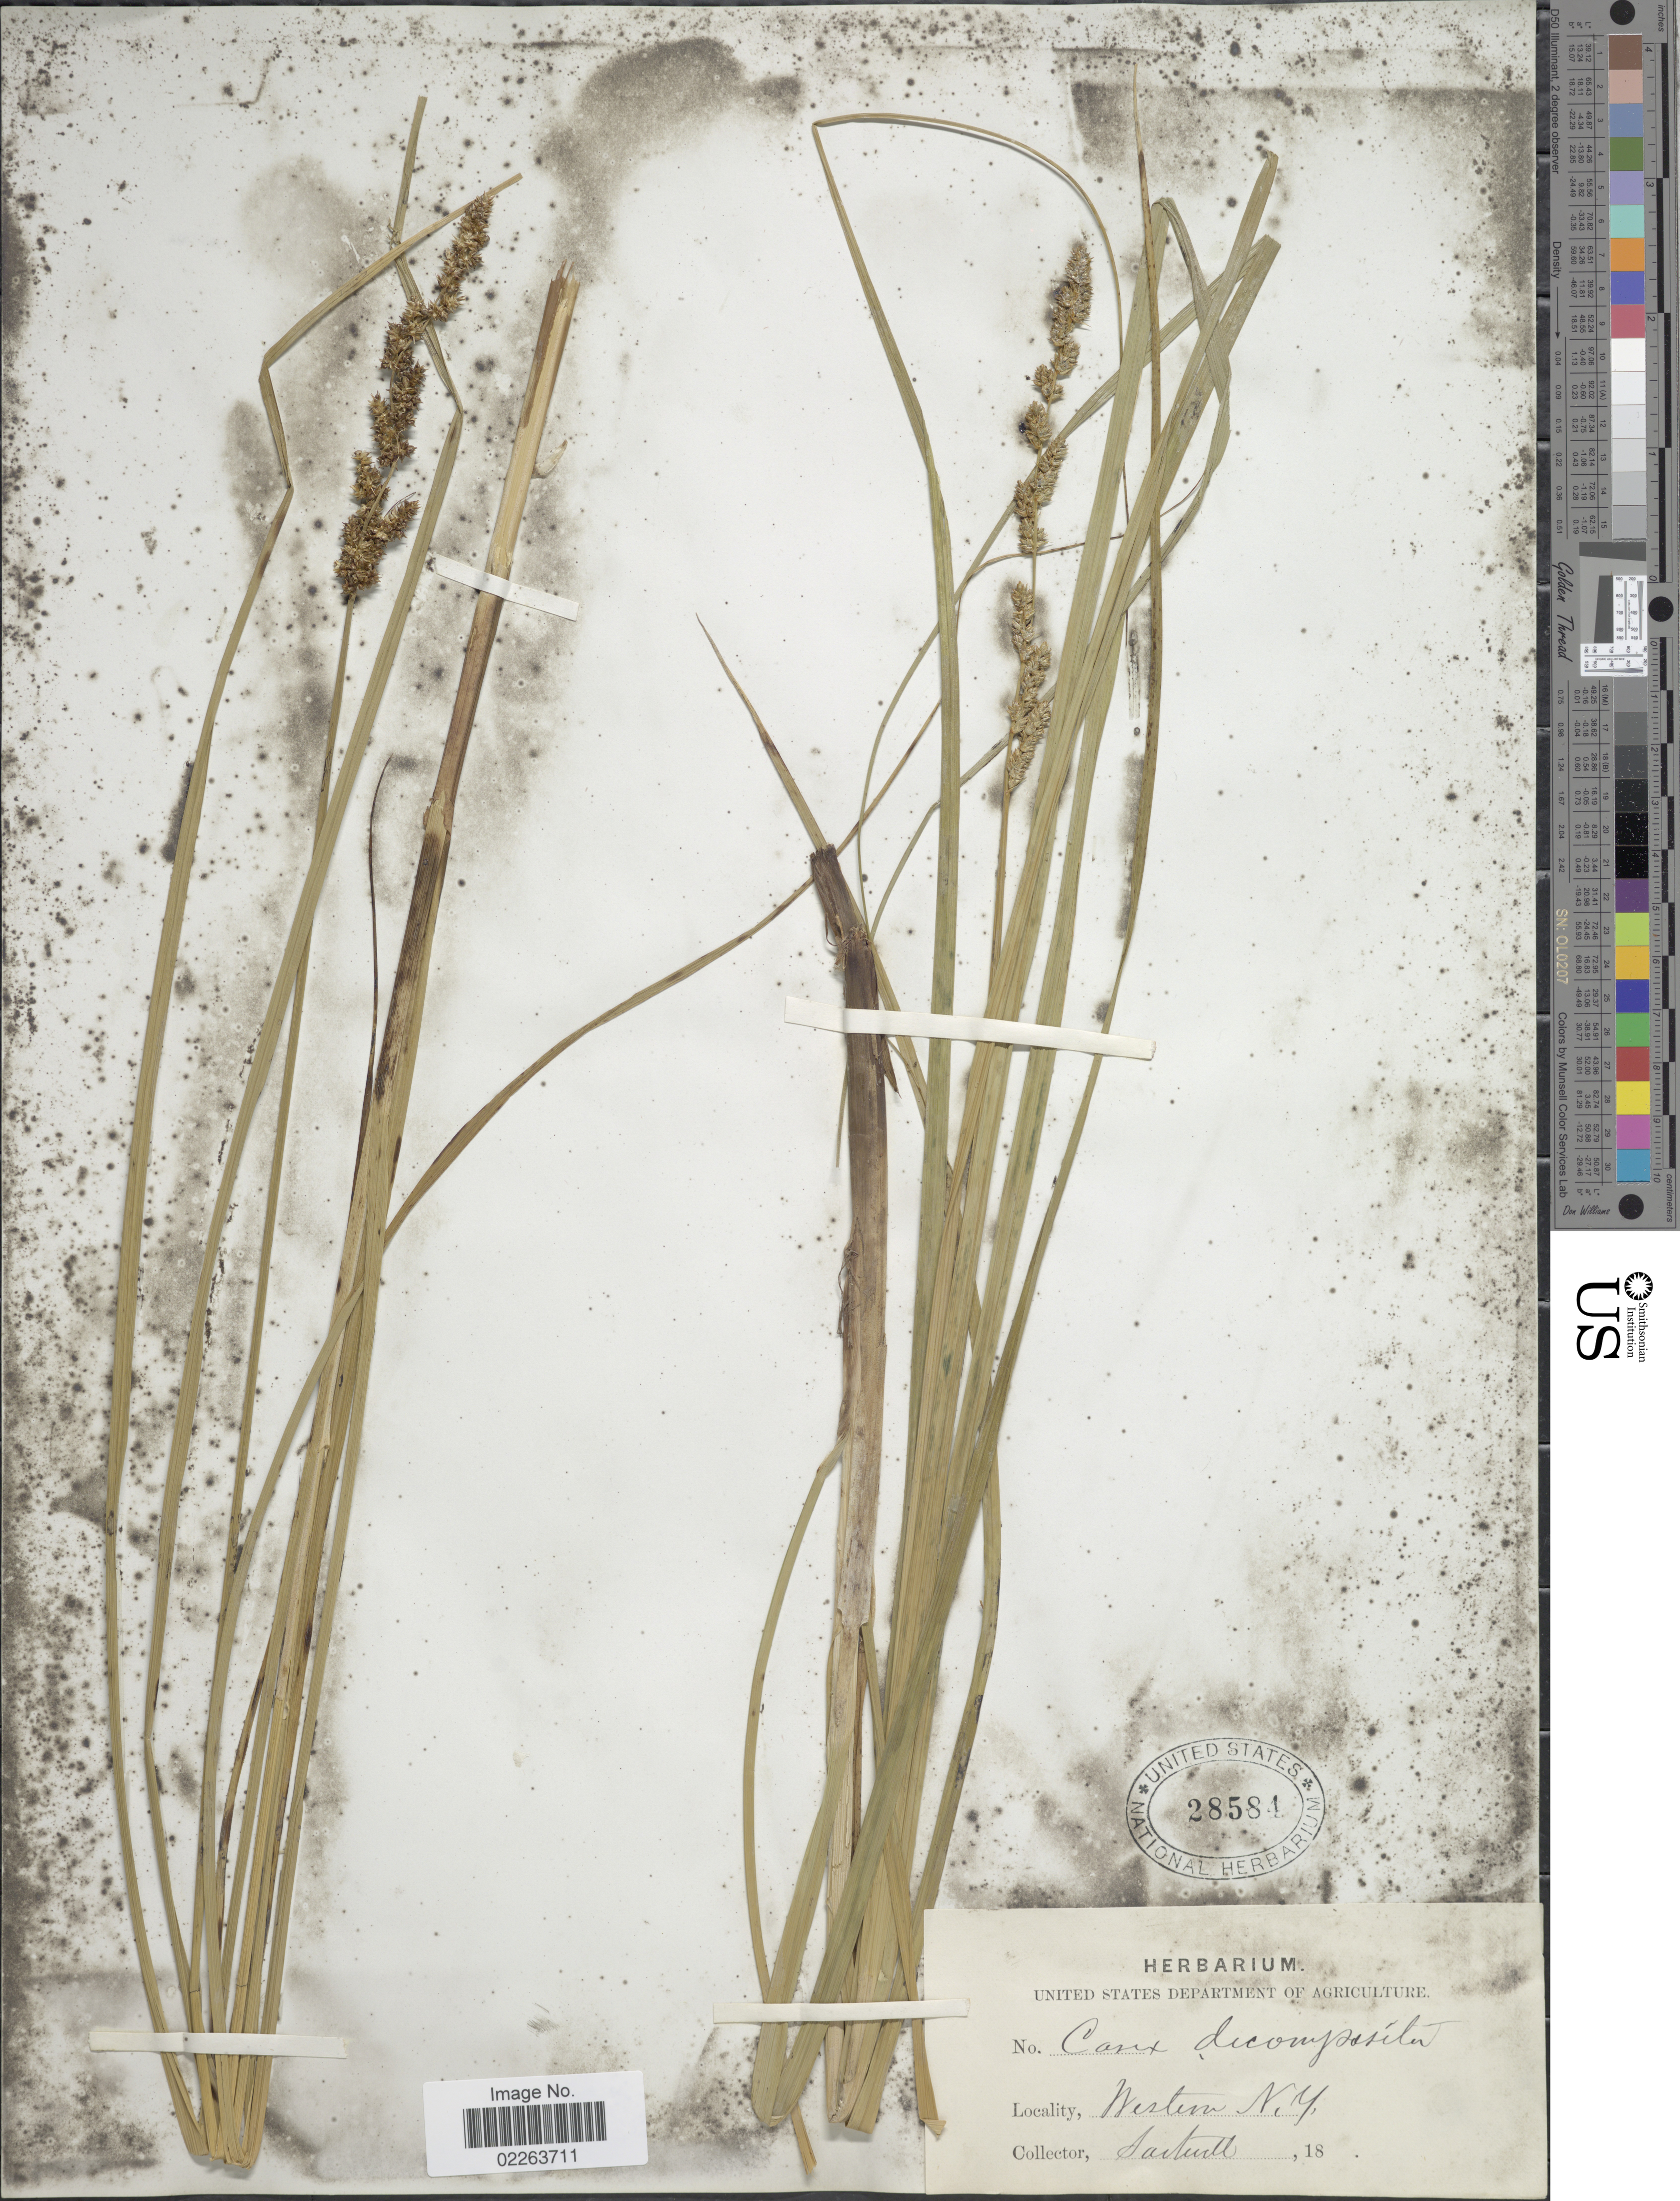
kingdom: Plantae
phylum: Tracheophyta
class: Liliopsida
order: Poales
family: Cyperaceae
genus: Carex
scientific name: Carex decomposita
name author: Muhl.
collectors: Sartwell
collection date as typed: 18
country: United States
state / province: New York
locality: Western N. Y.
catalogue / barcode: US 28584